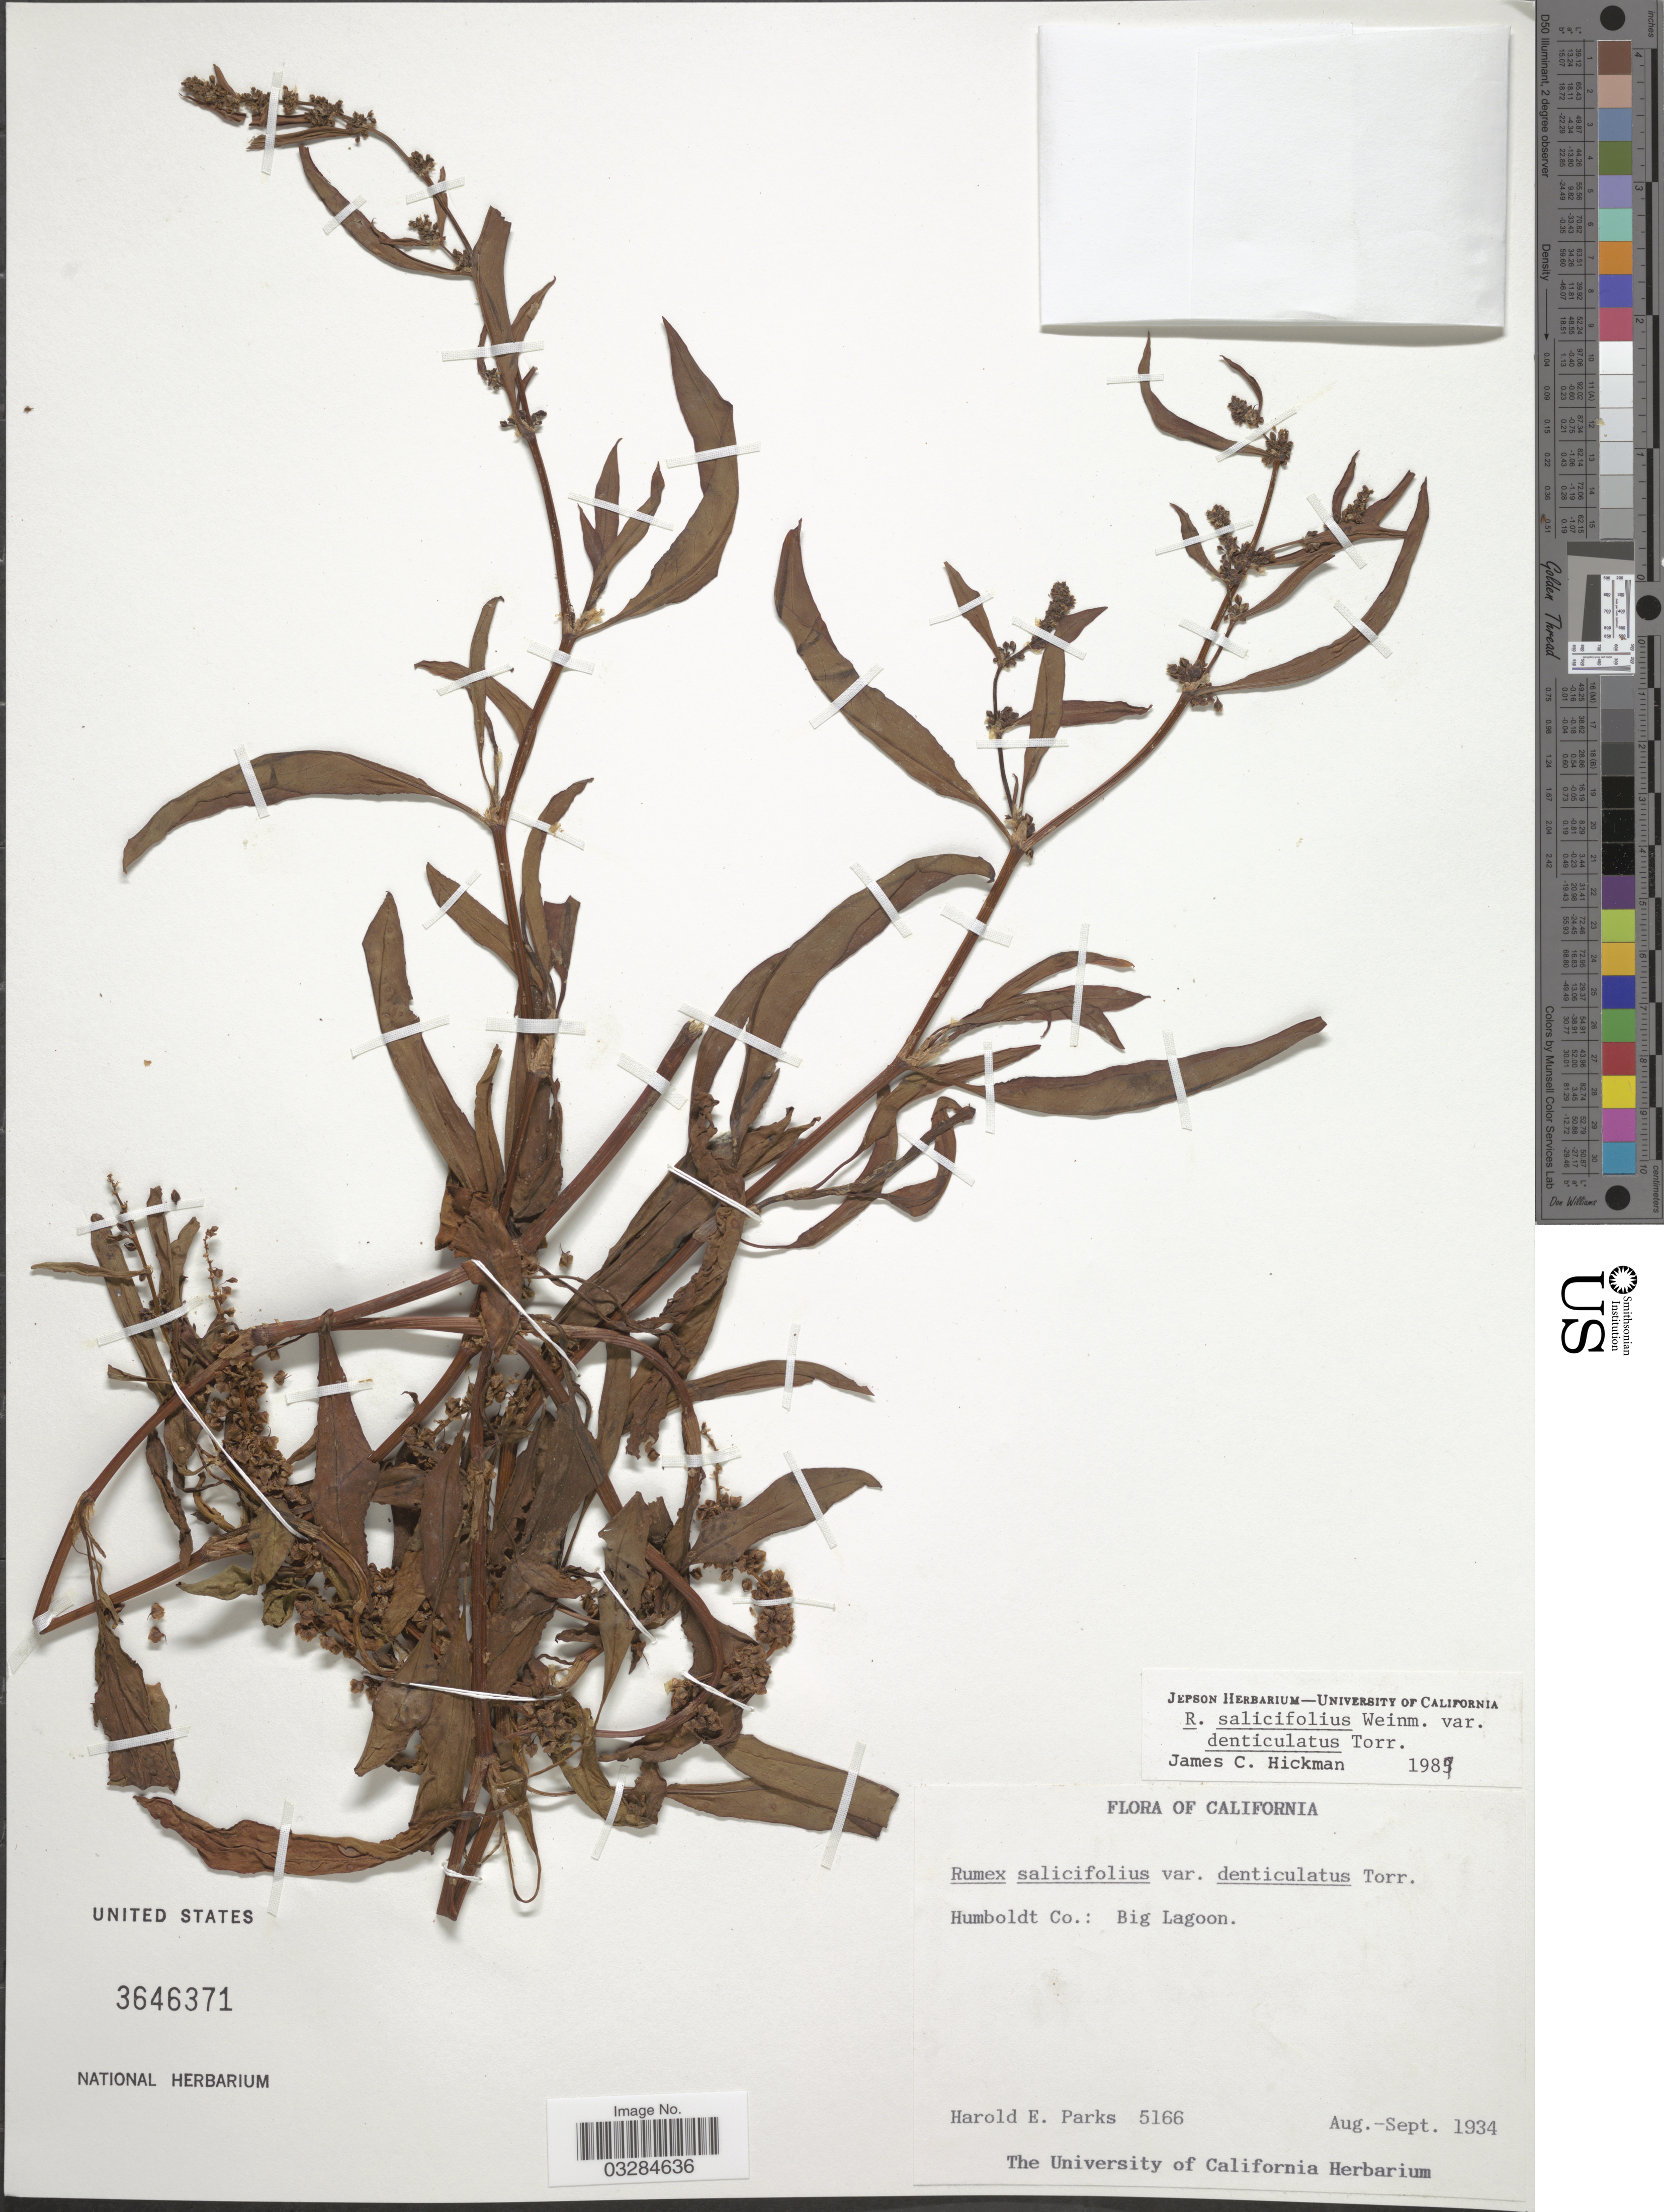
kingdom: Plantae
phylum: Tracheophyta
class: Magnoliopsida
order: Caryophyllales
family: Polygonaceae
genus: Rumex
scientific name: Rumex salicifolius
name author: Weinm.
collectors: H. E. Parks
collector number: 5166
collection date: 1934-08/1934-09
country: United States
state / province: California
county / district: Humboldt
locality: Humboldt Co.: Big Lagoon.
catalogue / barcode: US 3646371